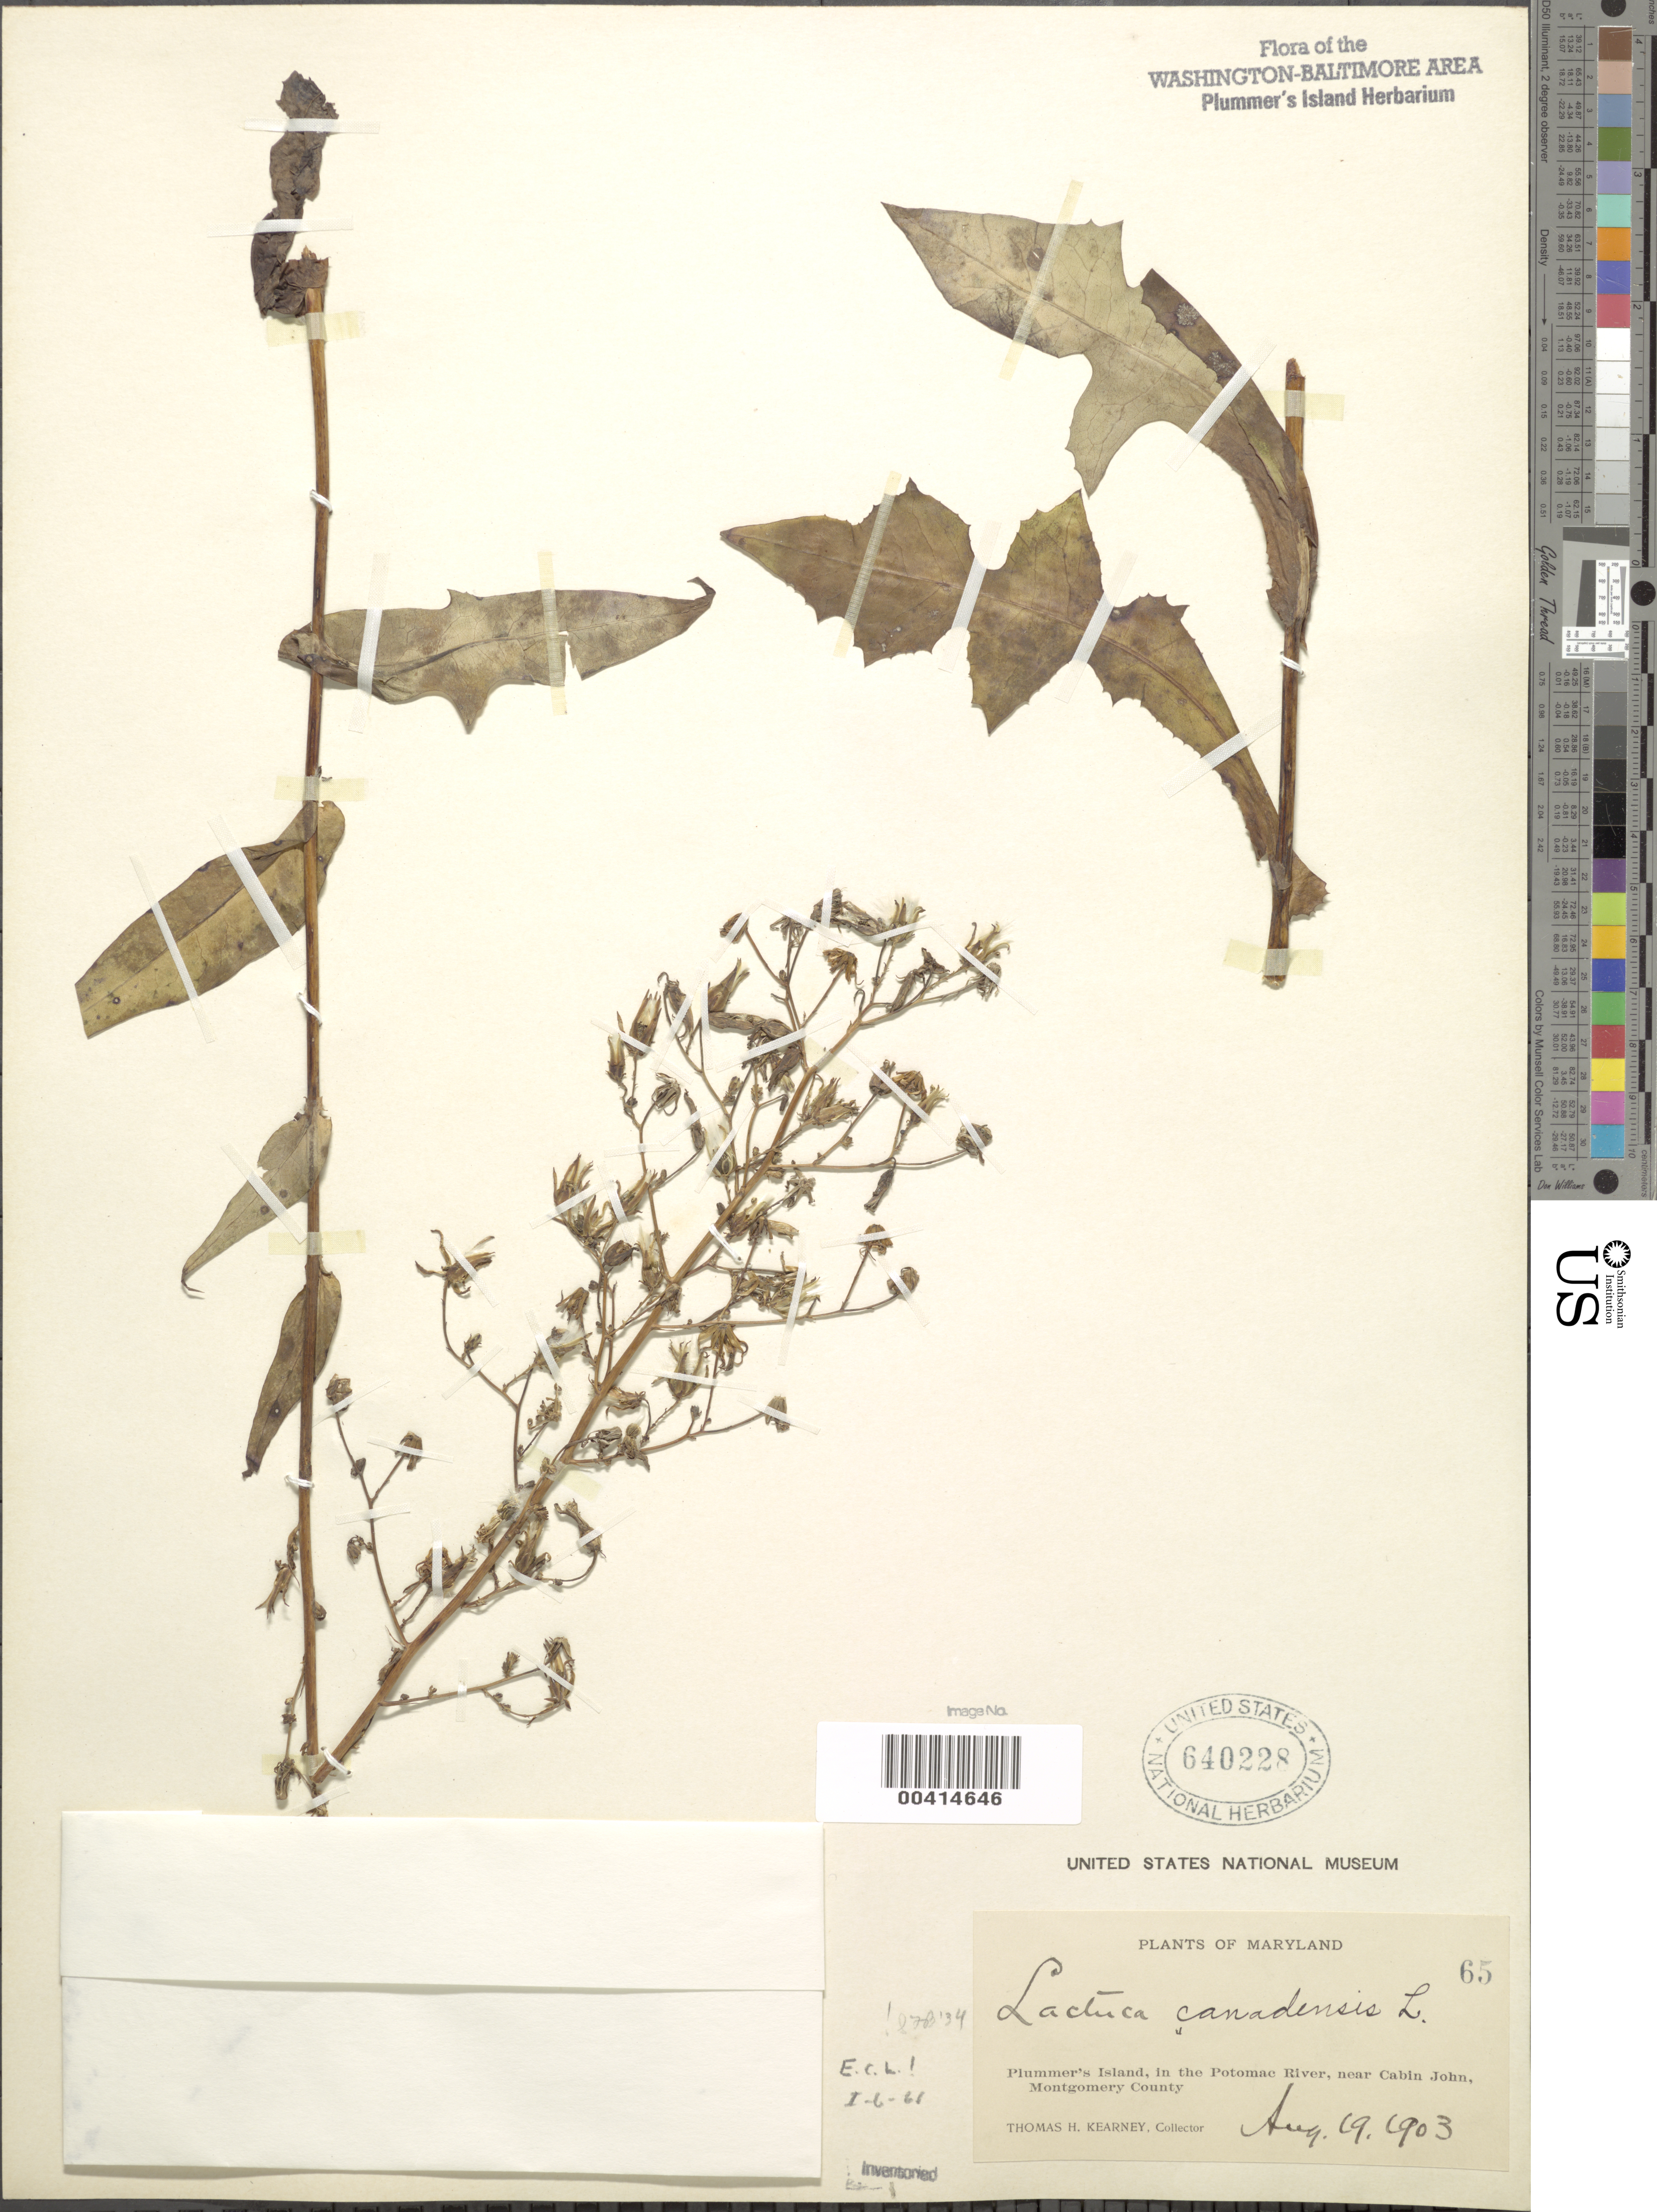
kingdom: Plantae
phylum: Tracheophyta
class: Magnoliopsida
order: Asterales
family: Asteraceae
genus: Lactuca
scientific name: Lactuca canadensis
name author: L.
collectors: T. H. Kearney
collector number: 65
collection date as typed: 19 Aug 1903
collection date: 1903-08-19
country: United States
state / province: Maryland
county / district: Montgomery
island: Plummers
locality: Plummer's Island C. & O. Canal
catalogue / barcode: US 640228